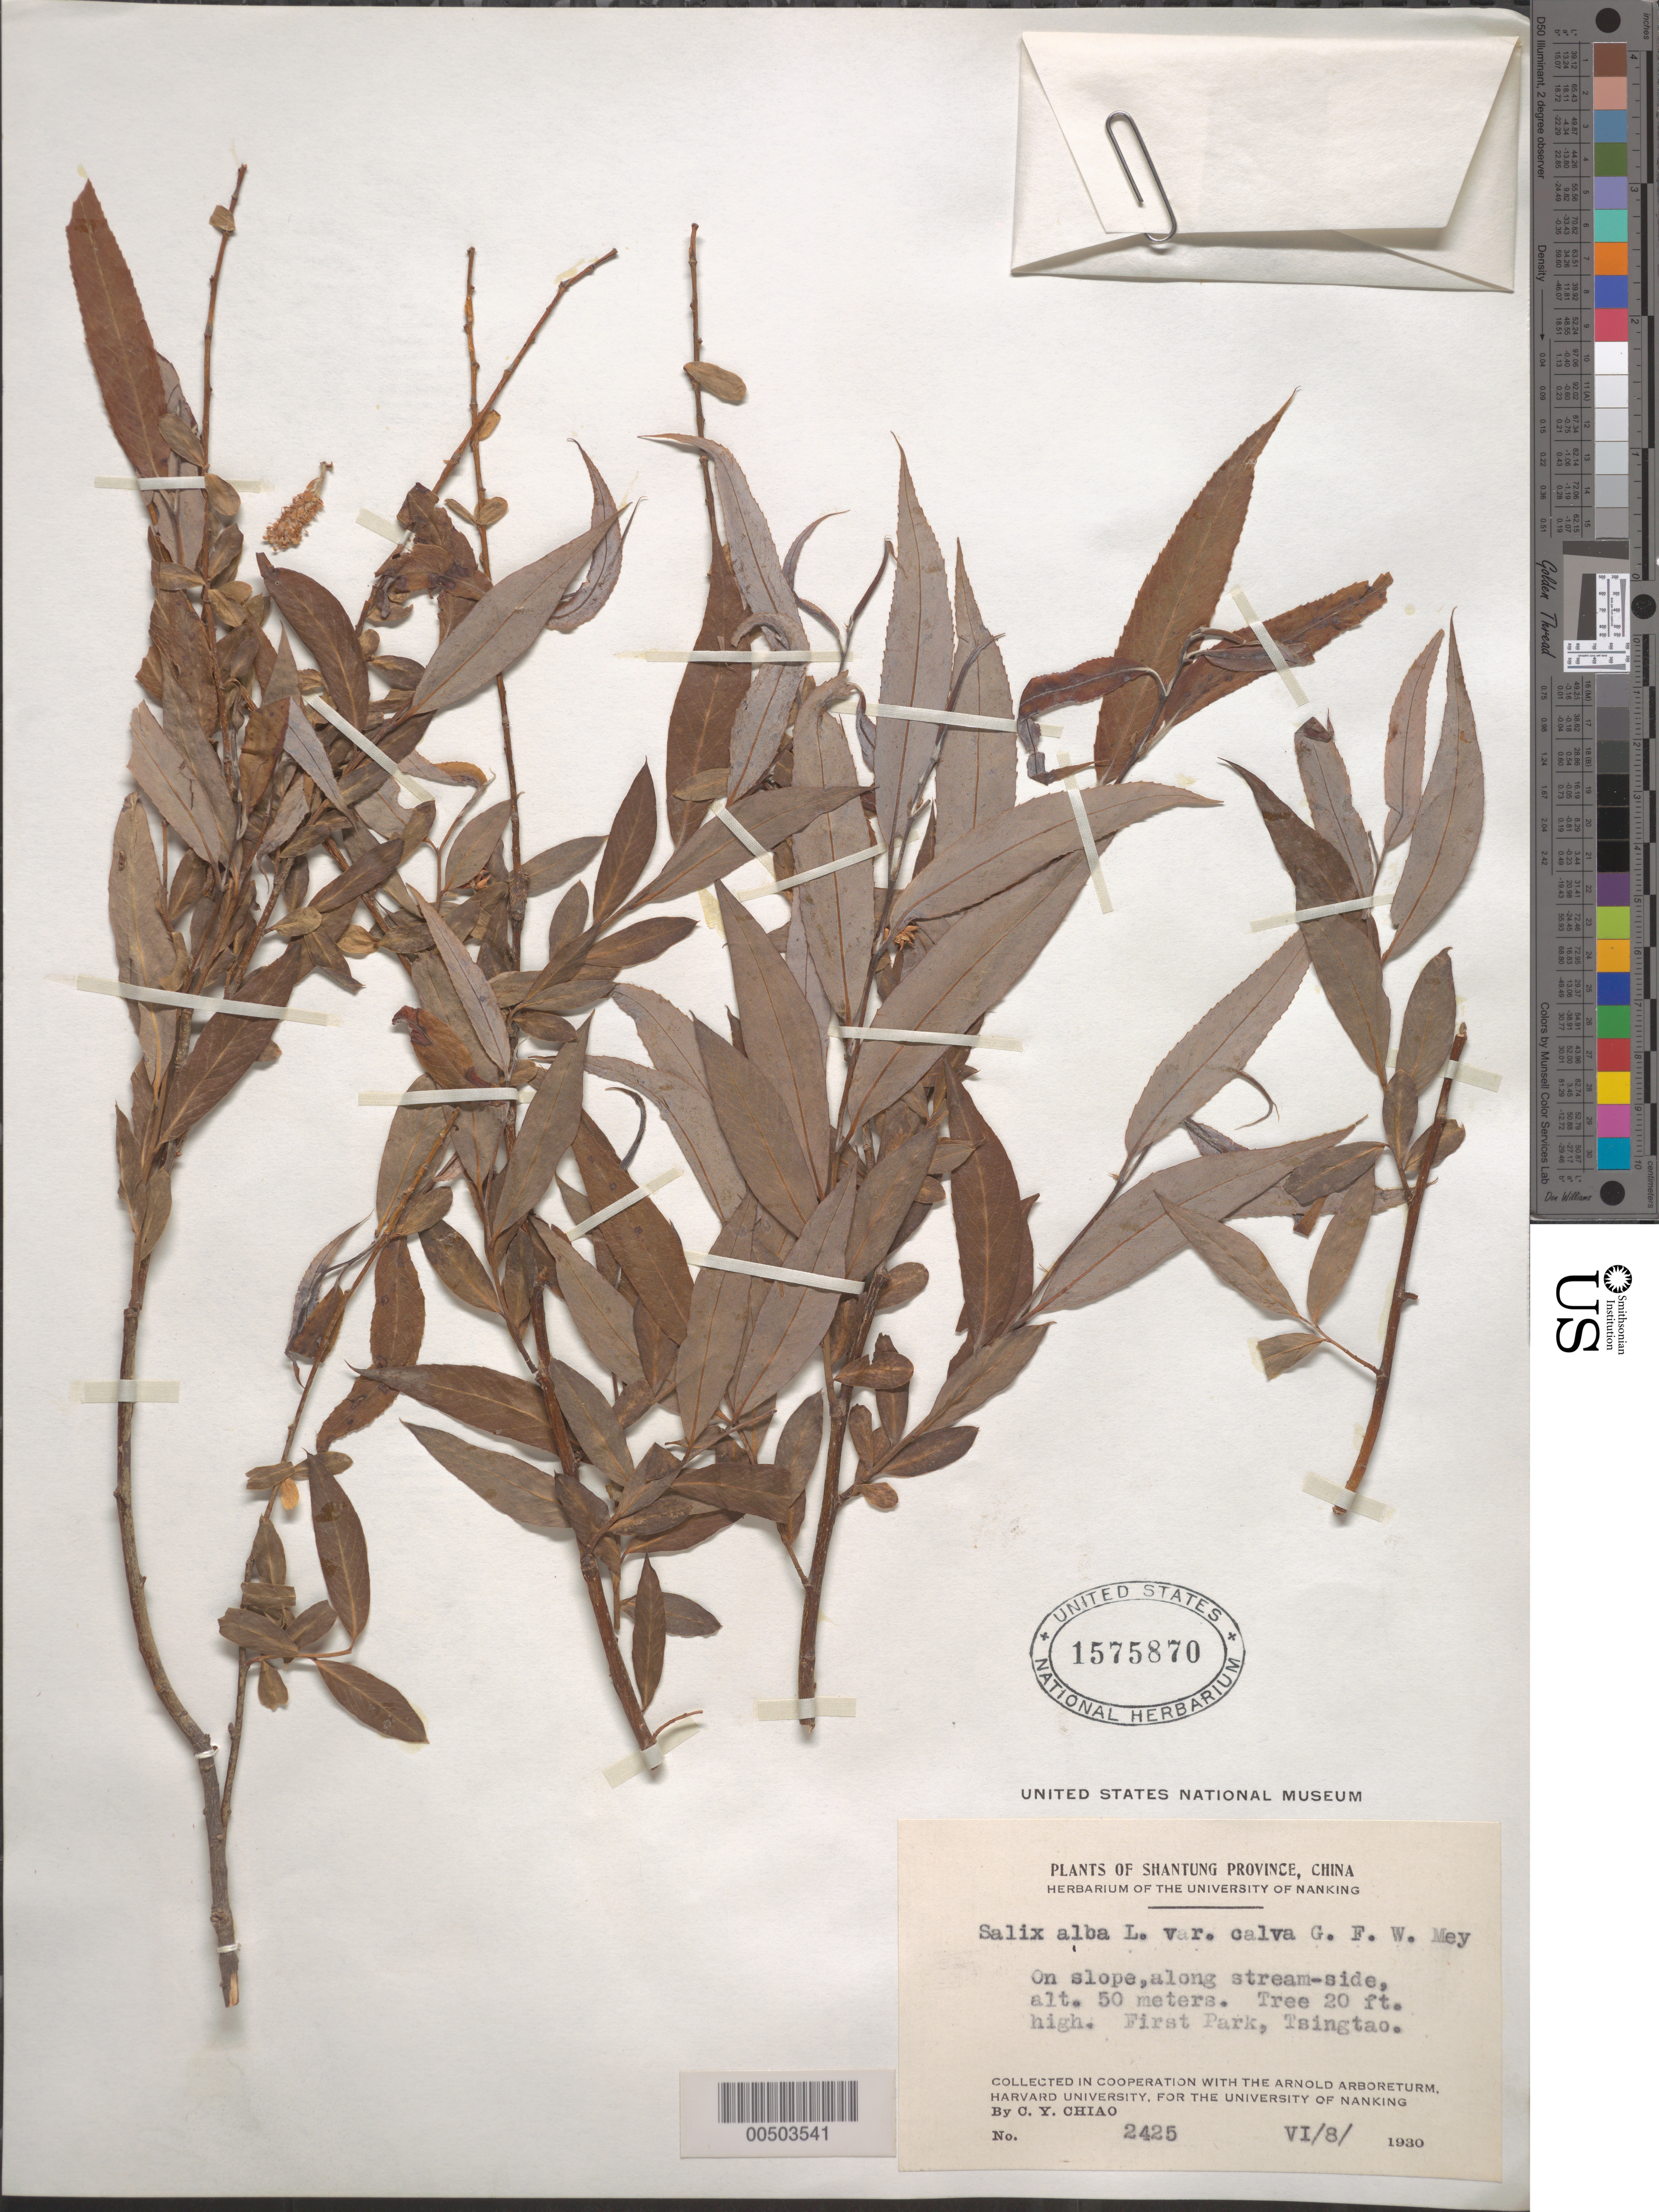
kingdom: Plantae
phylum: Tracheophyta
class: Magnoliopsida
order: Malpighiales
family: Salicaceae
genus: Salix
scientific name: Salix alba var. calva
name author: G. Mey.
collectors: C. Y. Chiao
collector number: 2425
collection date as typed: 08 Jun 1930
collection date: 1930-06-08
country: China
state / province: Shandong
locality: First Park, Tsingtao (Qingdao) District (?)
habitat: On slope, along stream-side. Tree 20 ft. high.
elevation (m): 50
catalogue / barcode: US 1575870